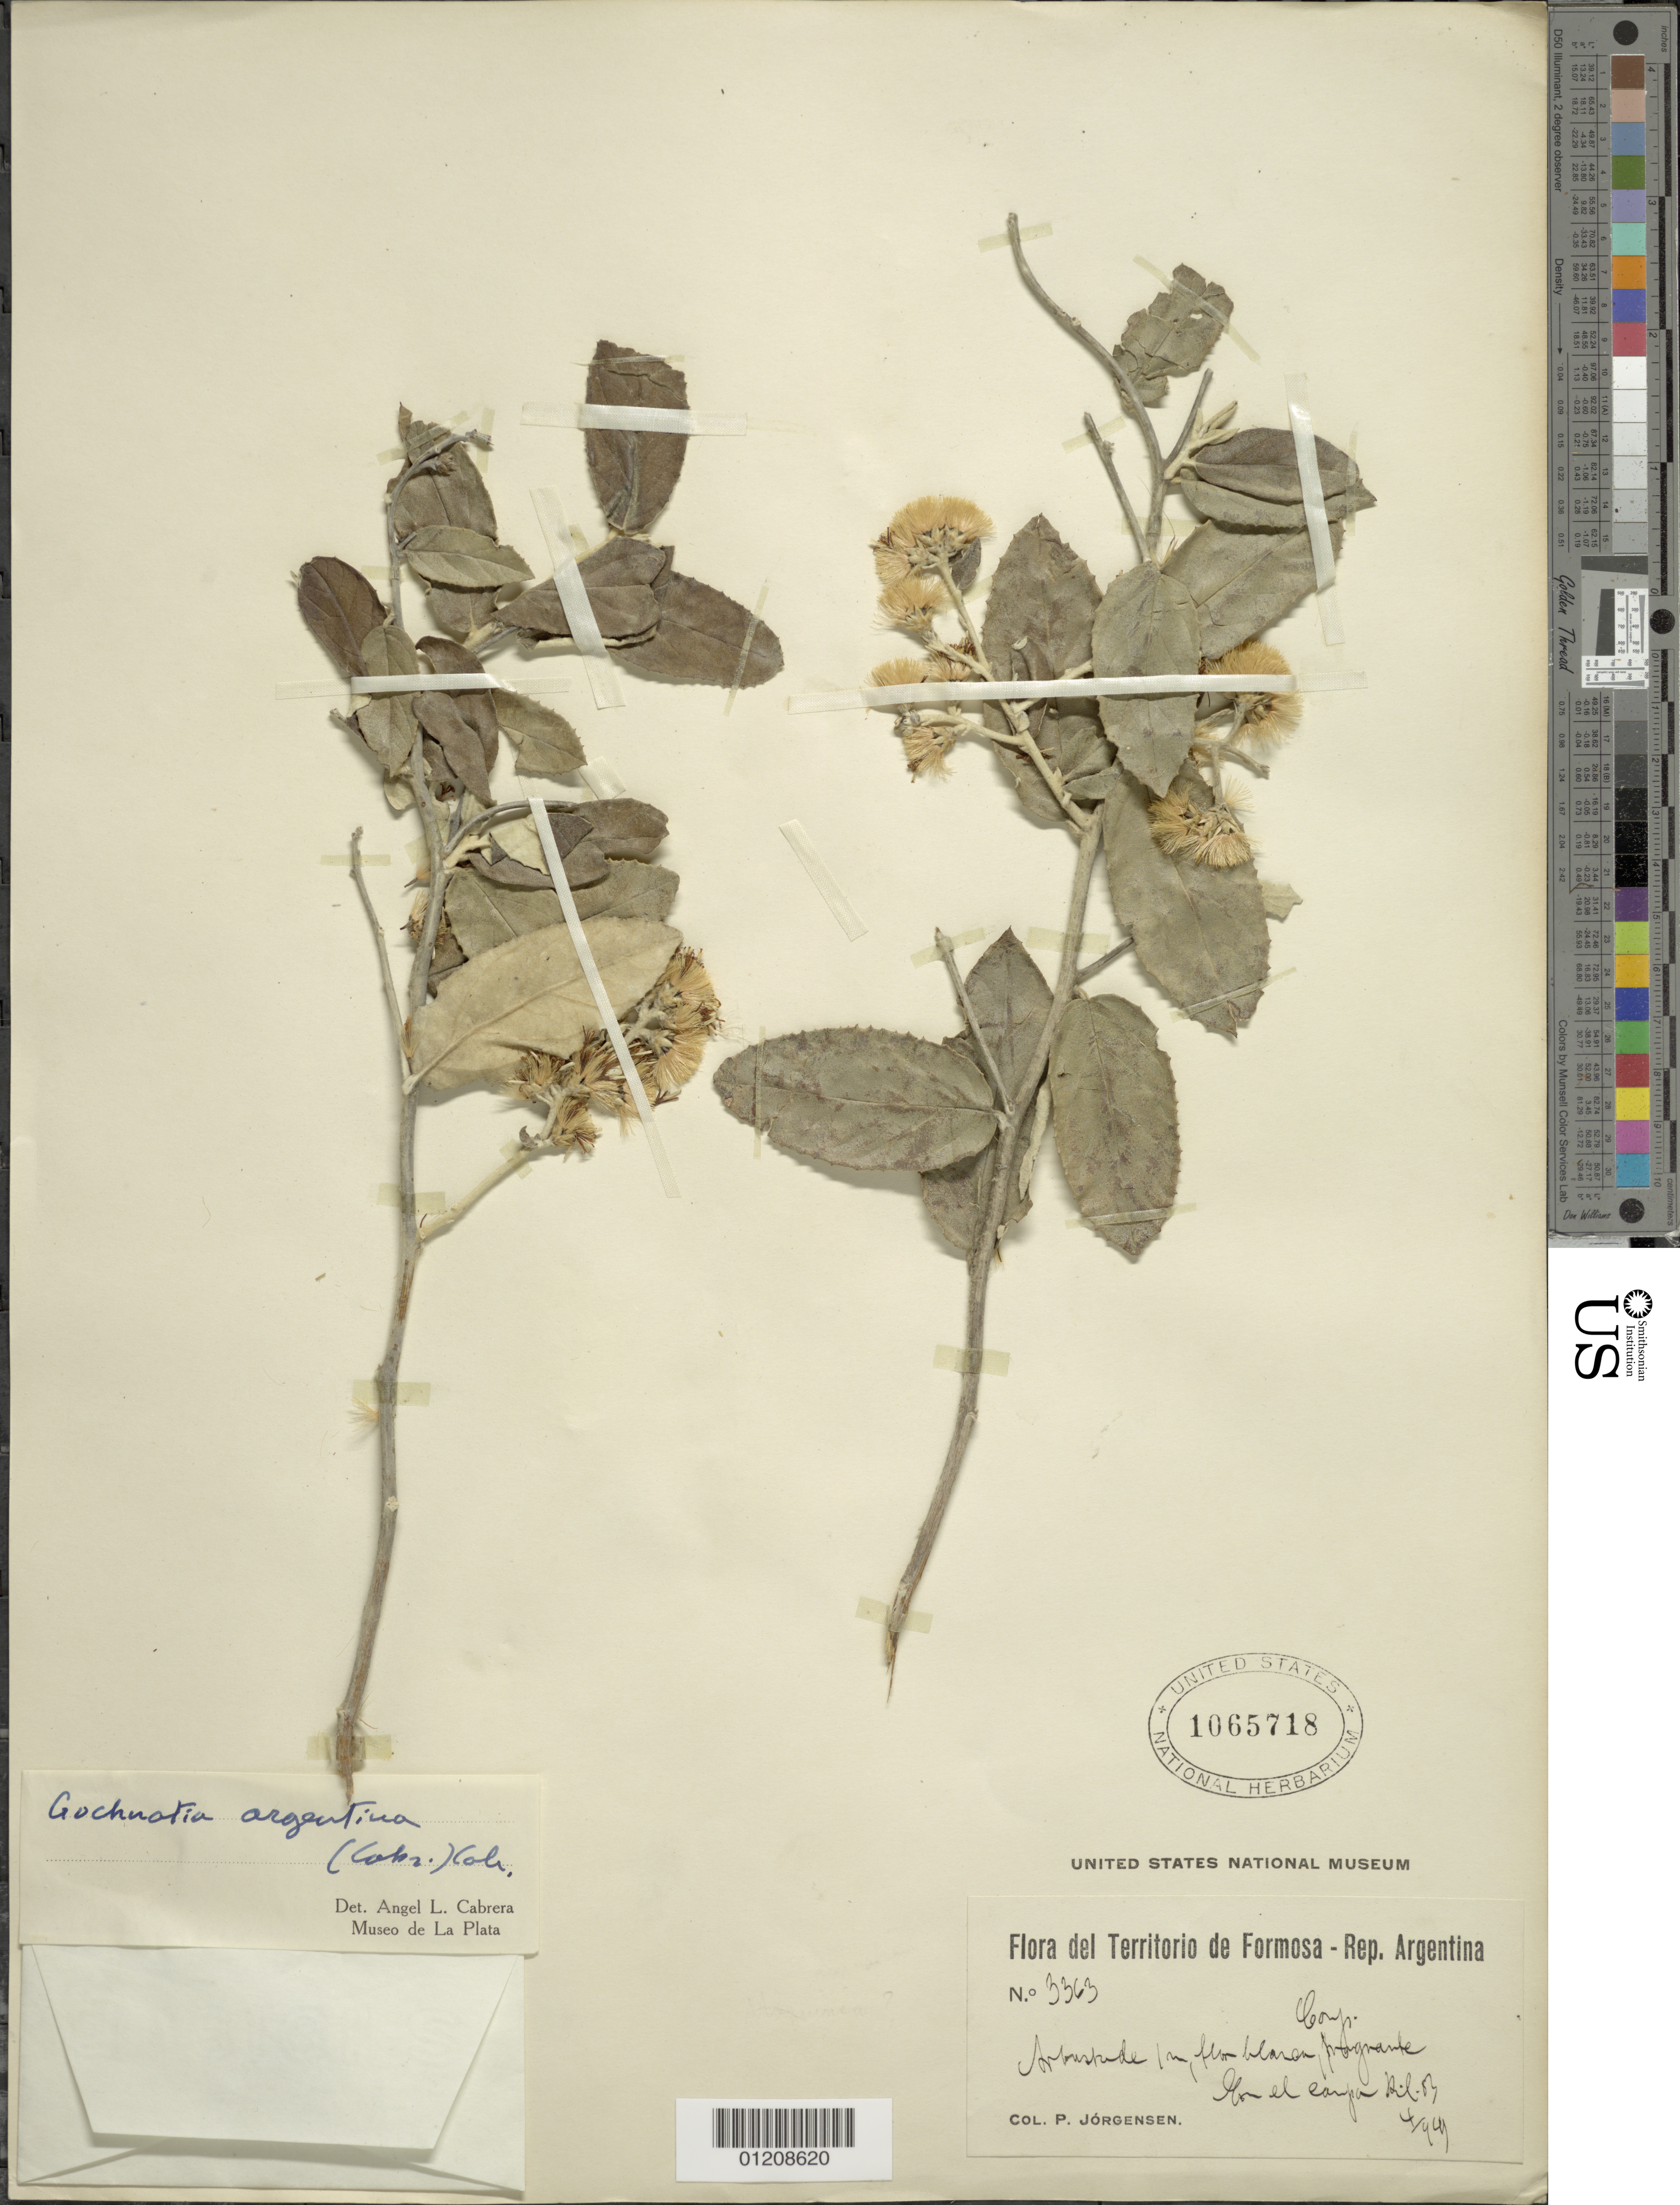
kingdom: Plantae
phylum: Tracheophyta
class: Magnoliopsida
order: Asterales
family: Asteraceae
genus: Moquiniastrum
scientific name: Moquiniastrum argentinum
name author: (Cabrera) G. Sancho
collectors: P. Jorgensen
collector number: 3363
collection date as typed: Apr 189_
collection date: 1890-04/1899-04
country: Argentina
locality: [illeg.] el campo [Ril.oz?]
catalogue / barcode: US 1065718